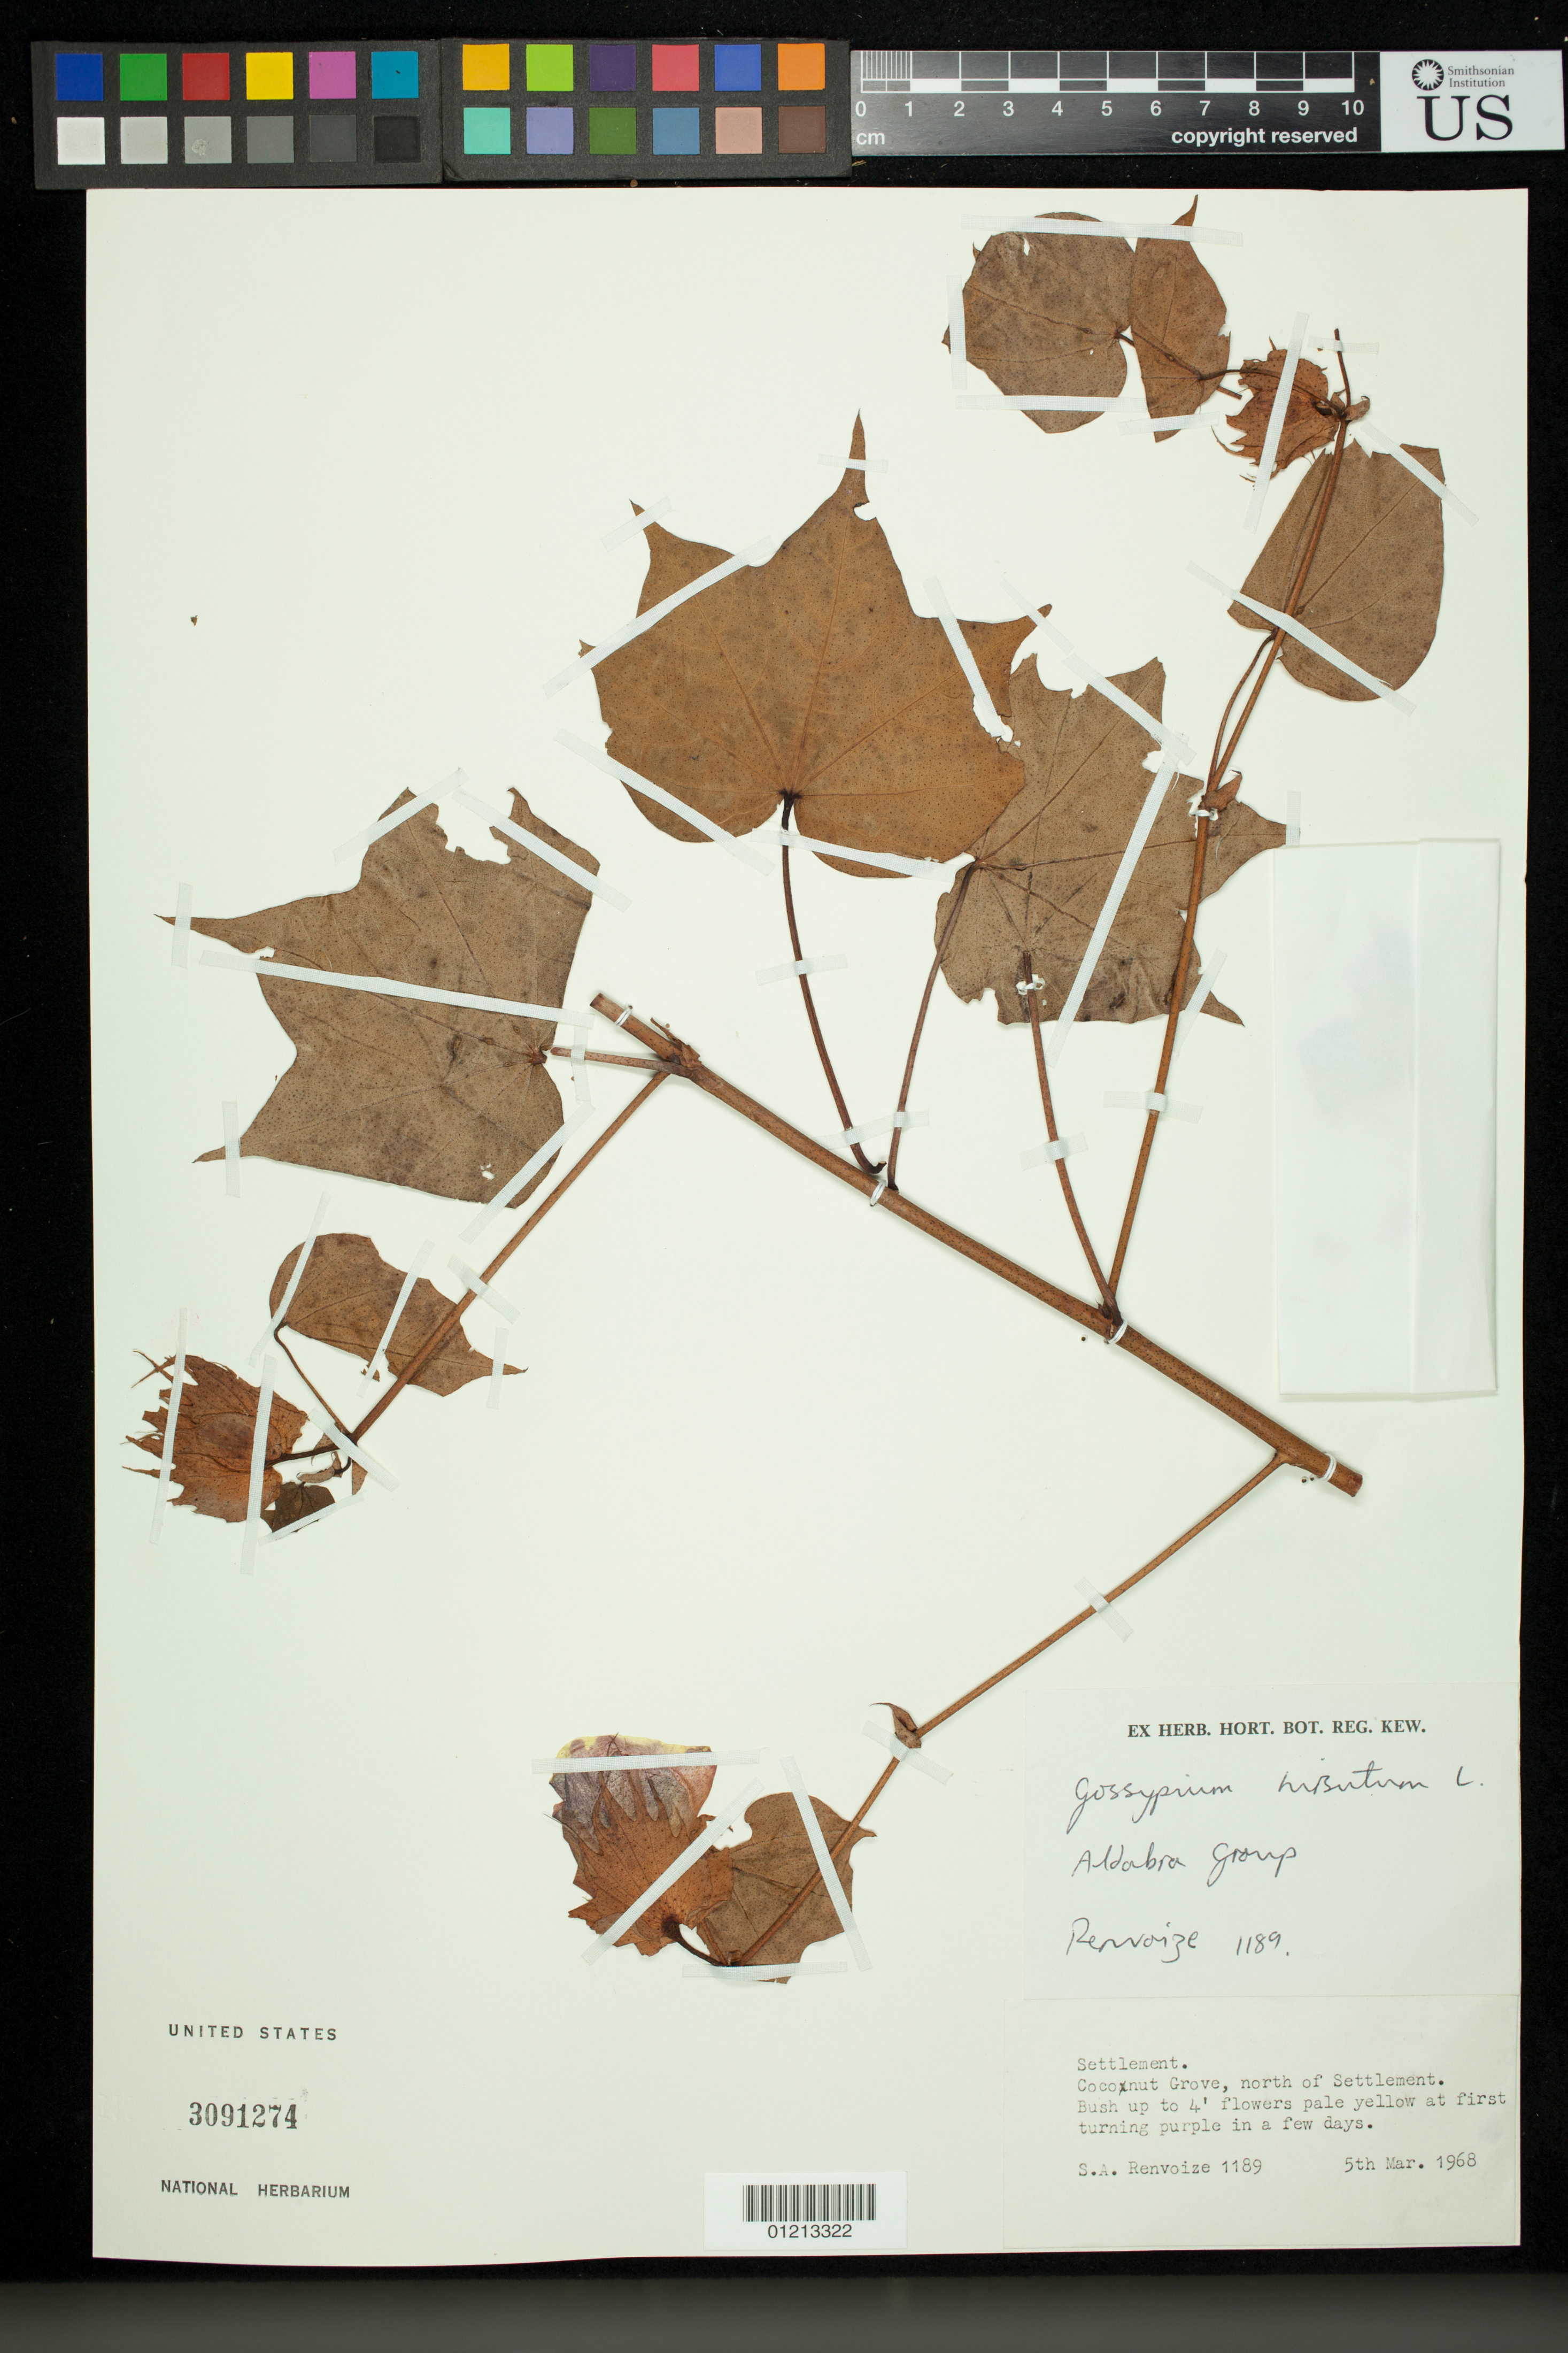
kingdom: Plantae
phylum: Tracheophyta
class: Magnoliopsida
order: Malvales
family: Malvaceae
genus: Gossypium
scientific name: Gossypium hirsutum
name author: L.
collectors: S. A. Renvoize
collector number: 1189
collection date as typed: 03 May 1968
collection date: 1968-05-03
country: Seychelles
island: Aldabra Atoll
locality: Settlement. Coconut Grove, north of Settlement. West Islet.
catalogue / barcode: US 3091274